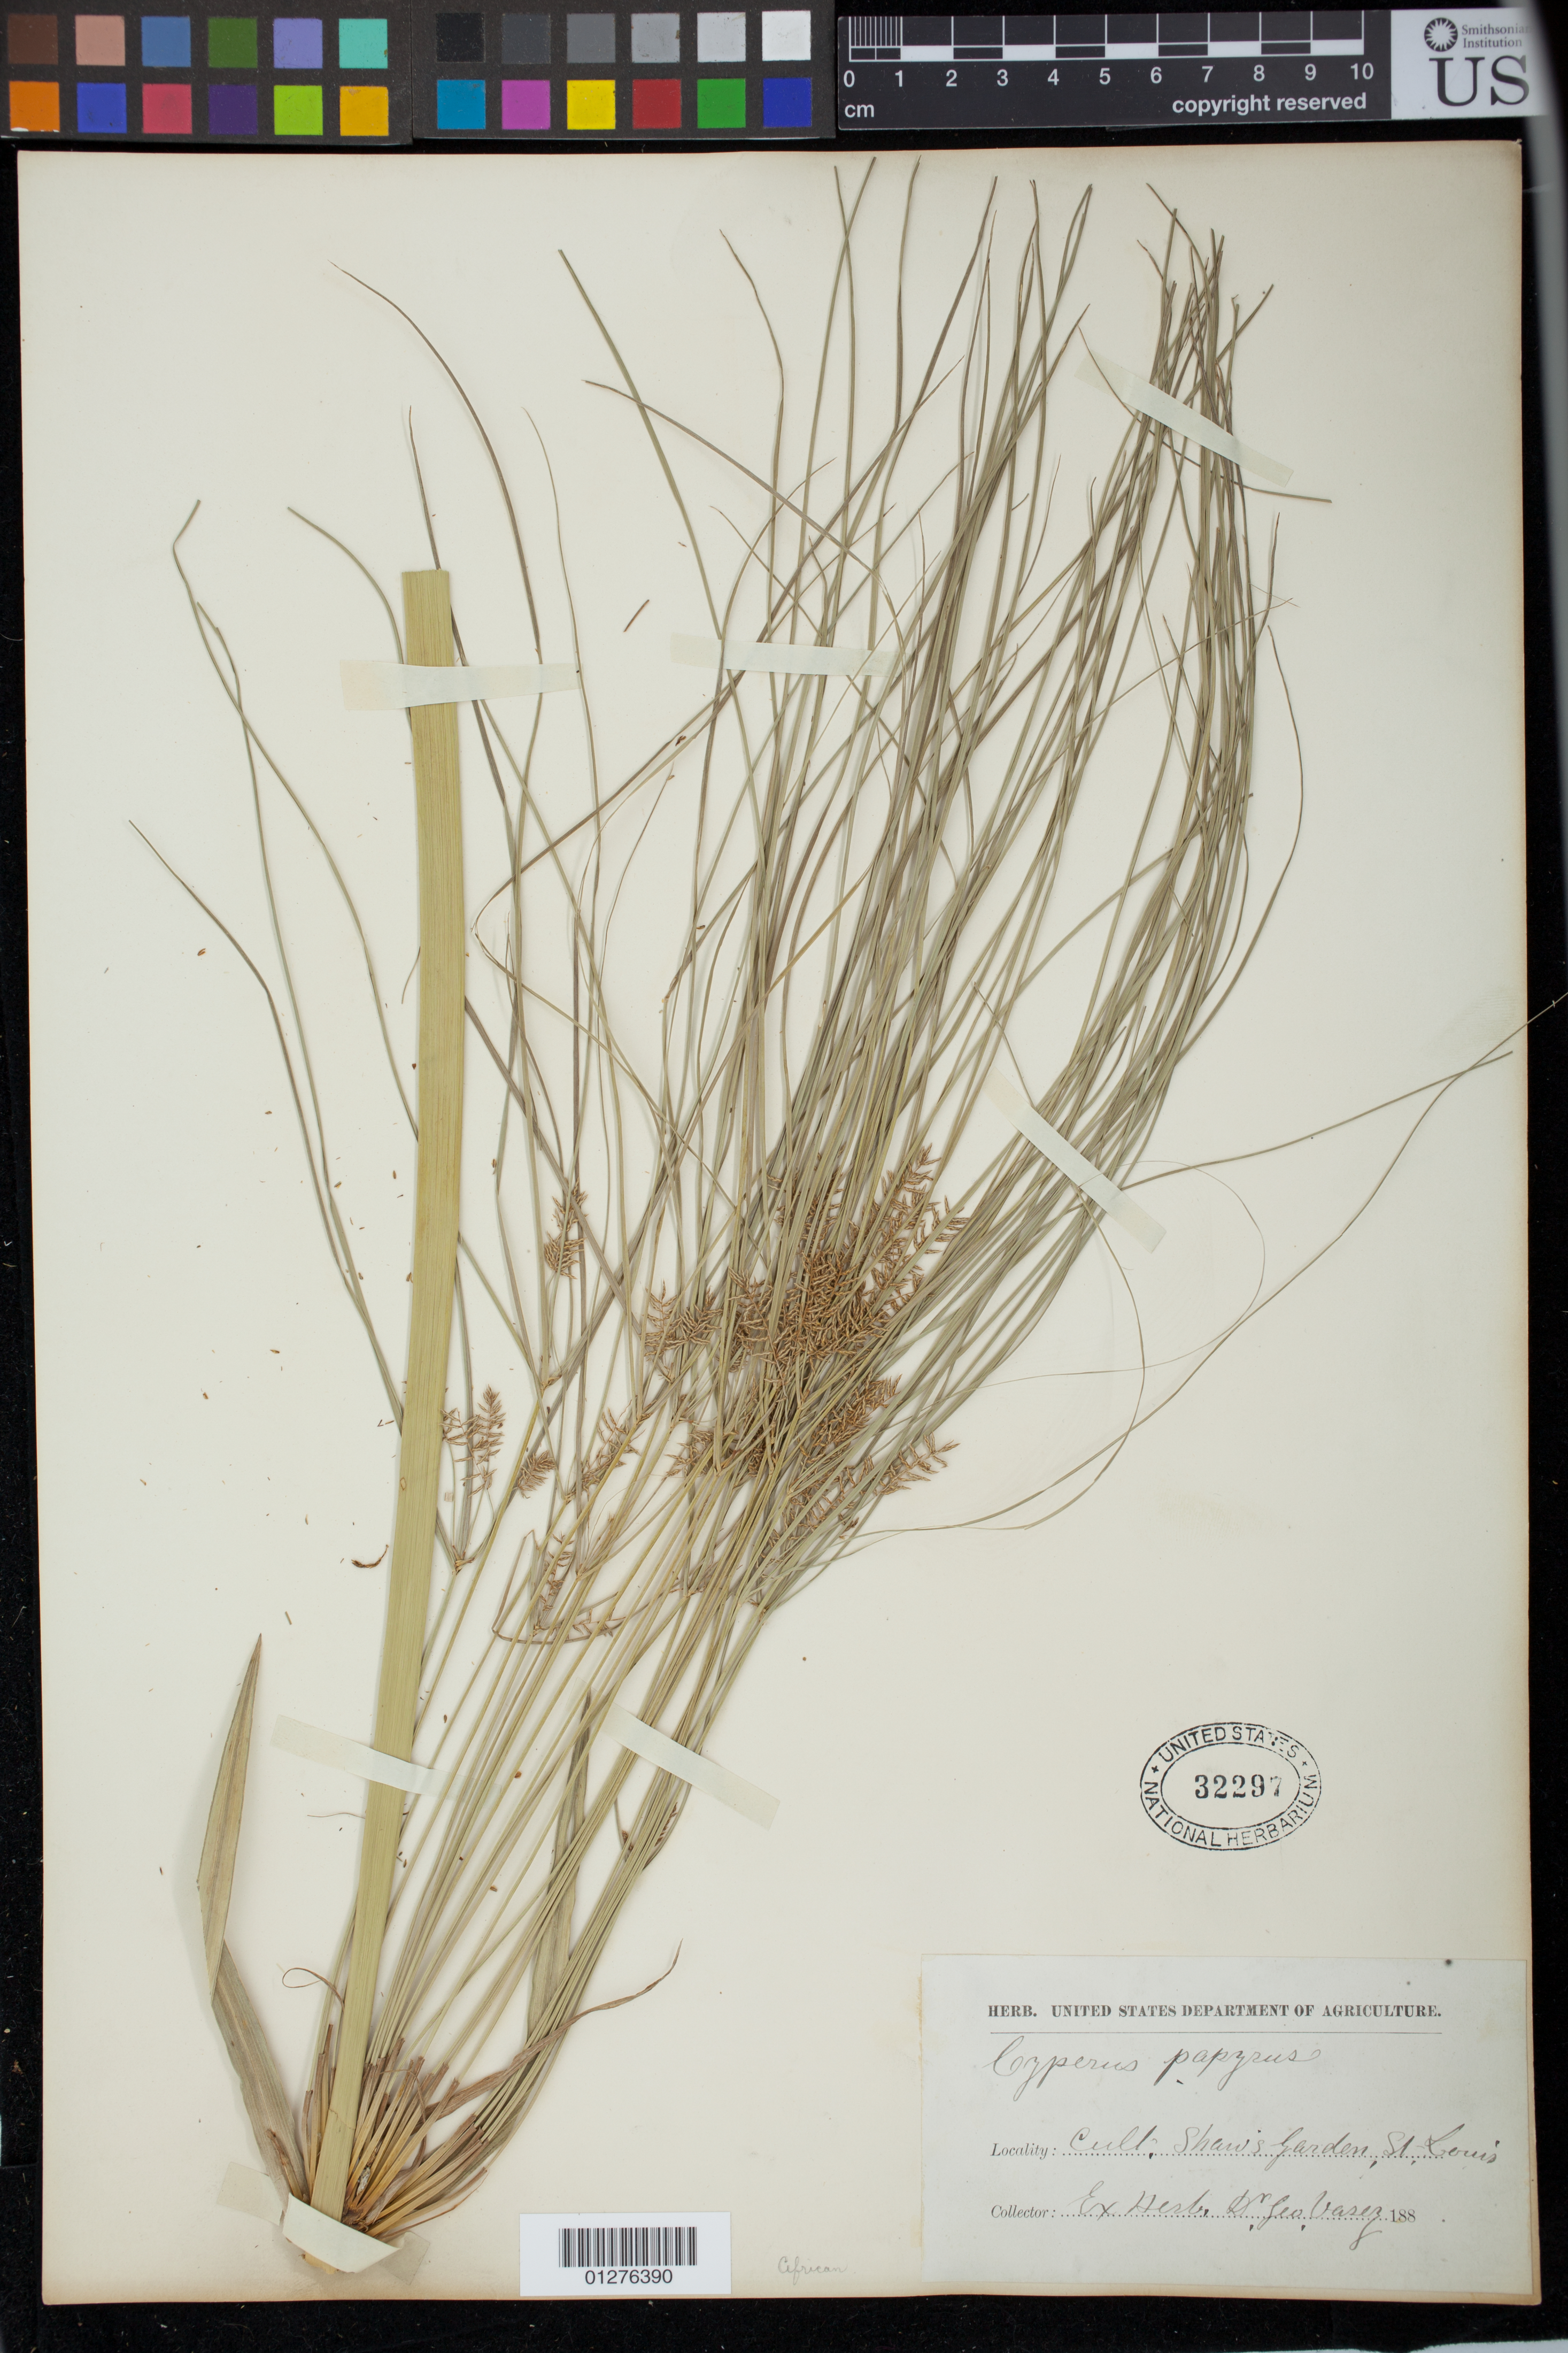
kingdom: Plantae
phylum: Tracheophyta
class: Liliopsida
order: Poales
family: Cyperaceae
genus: Cyperus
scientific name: Cyperus papyrus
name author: L.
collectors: G. Vasey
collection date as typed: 188-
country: United States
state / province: Missouri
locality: Shaw's Garden, St. Louis.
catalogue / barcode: US 32297